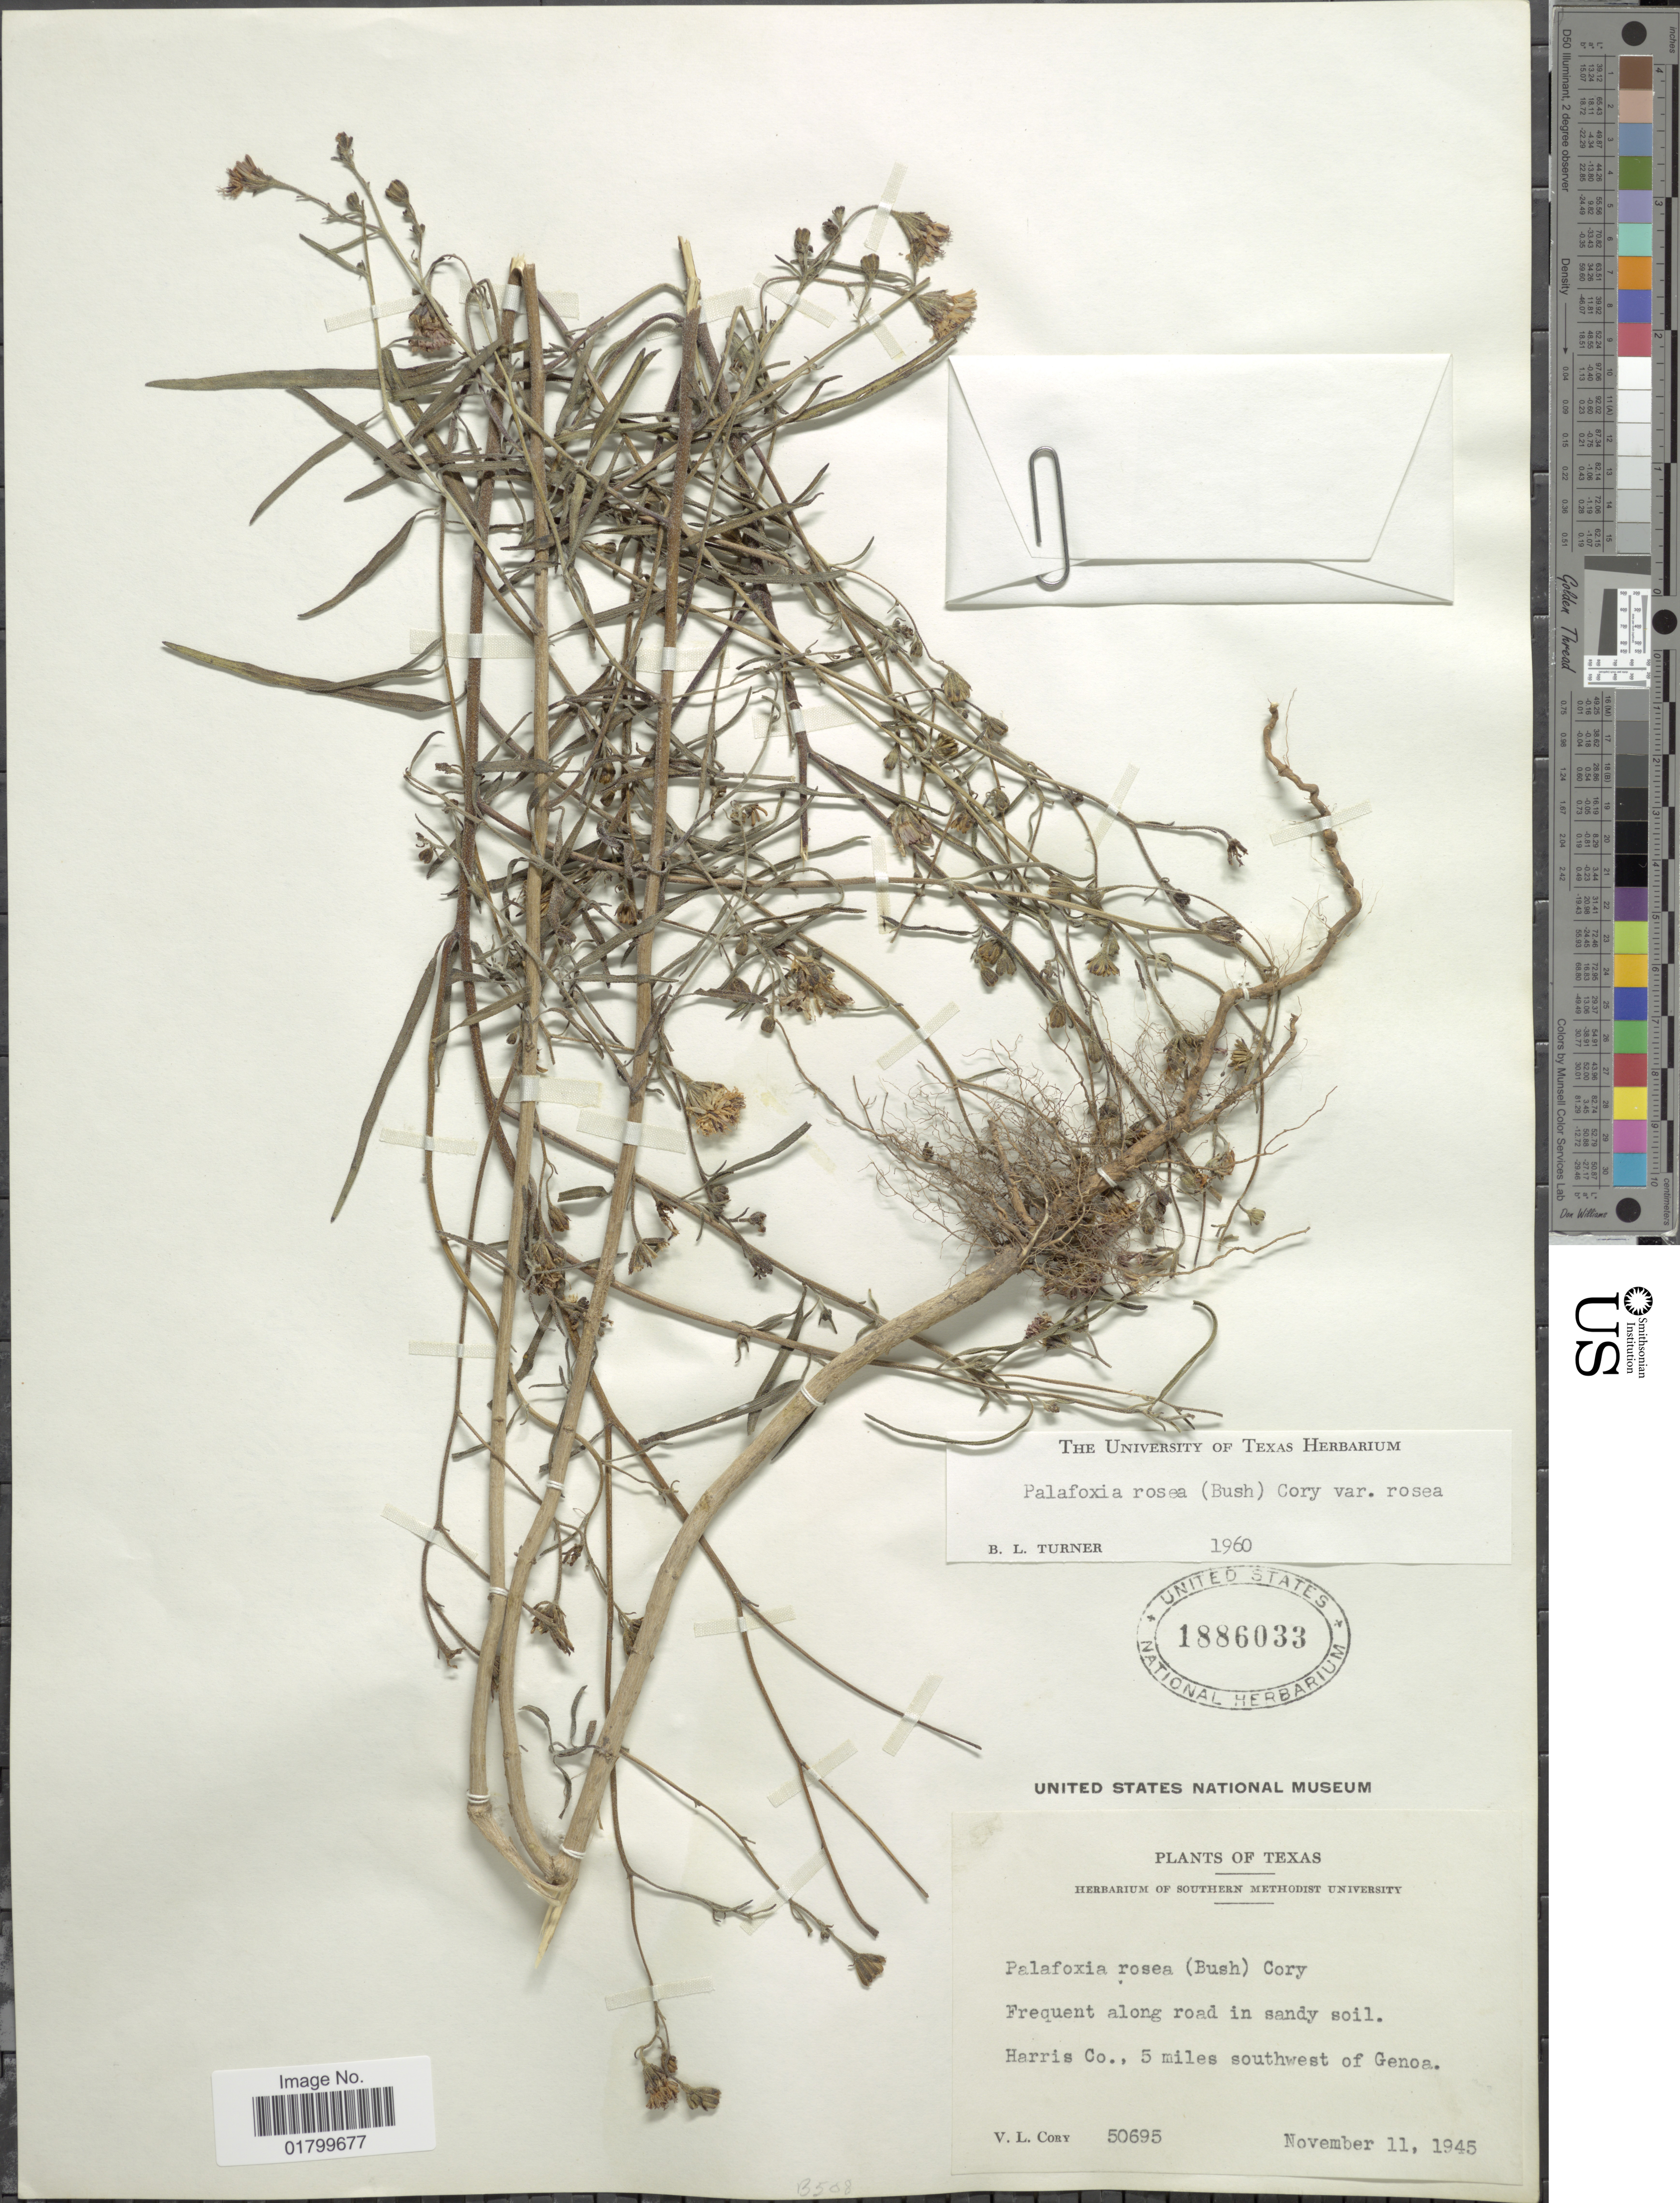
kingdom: Plantae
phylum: Tracheophyta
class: Magnoliopsida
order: Asterales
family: Asteraceae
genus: Palafoxia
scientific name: Palafoxia rosea var. rosea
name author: (Bush) Cory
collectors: V. Cory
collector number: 50695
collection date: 1945-11-11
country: United States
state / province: Texas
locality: Harris Co., 5 miles southwest of Genoa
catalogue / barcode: US 1886033